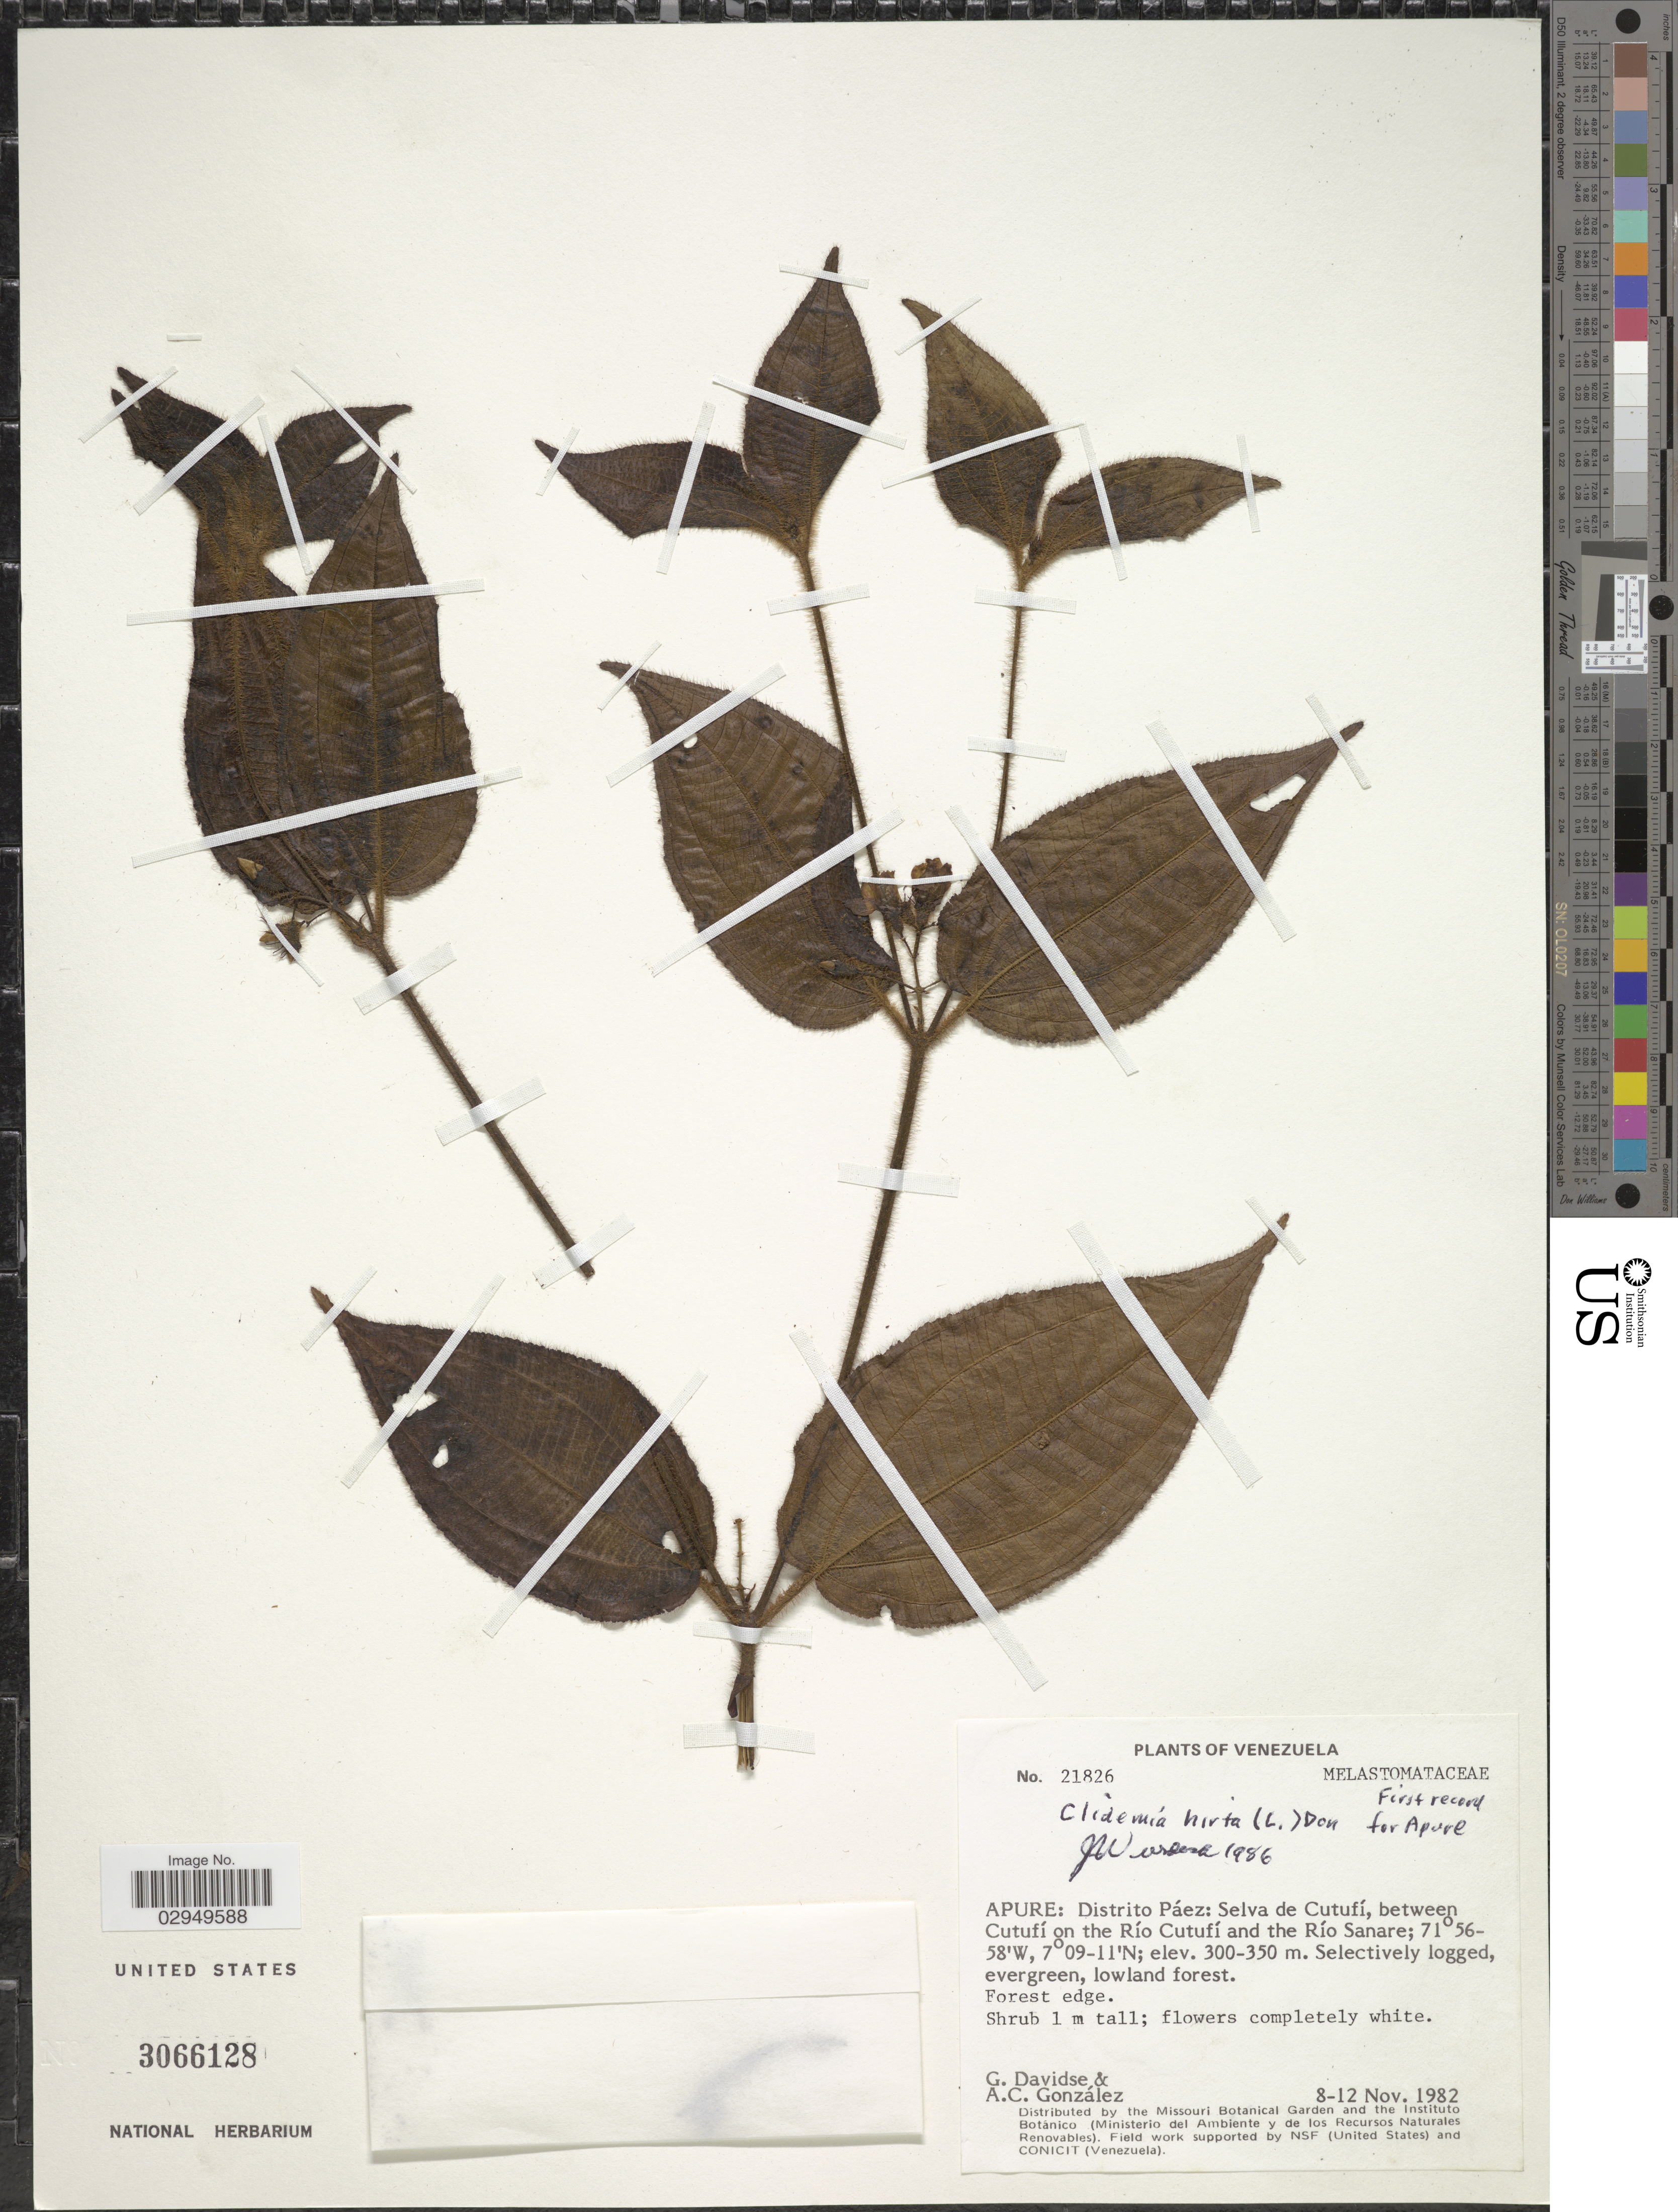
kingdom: Plantae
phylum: Tracheophyta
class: Magnoliopsida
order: Myrtales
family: Melastomataceae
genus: Clidemia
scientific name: Clidemia hirta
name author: (L.) D. Don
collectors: G. Davidse & A. C. González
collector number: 21826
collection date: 1982-11-08/1982-11-12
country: Venezuela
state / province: Apure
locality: Distrito Páez: Selva de Cutufí, between Cutufí on the Río Cutufí and the Río Sanare.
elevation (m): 300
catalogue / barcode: US 3066128